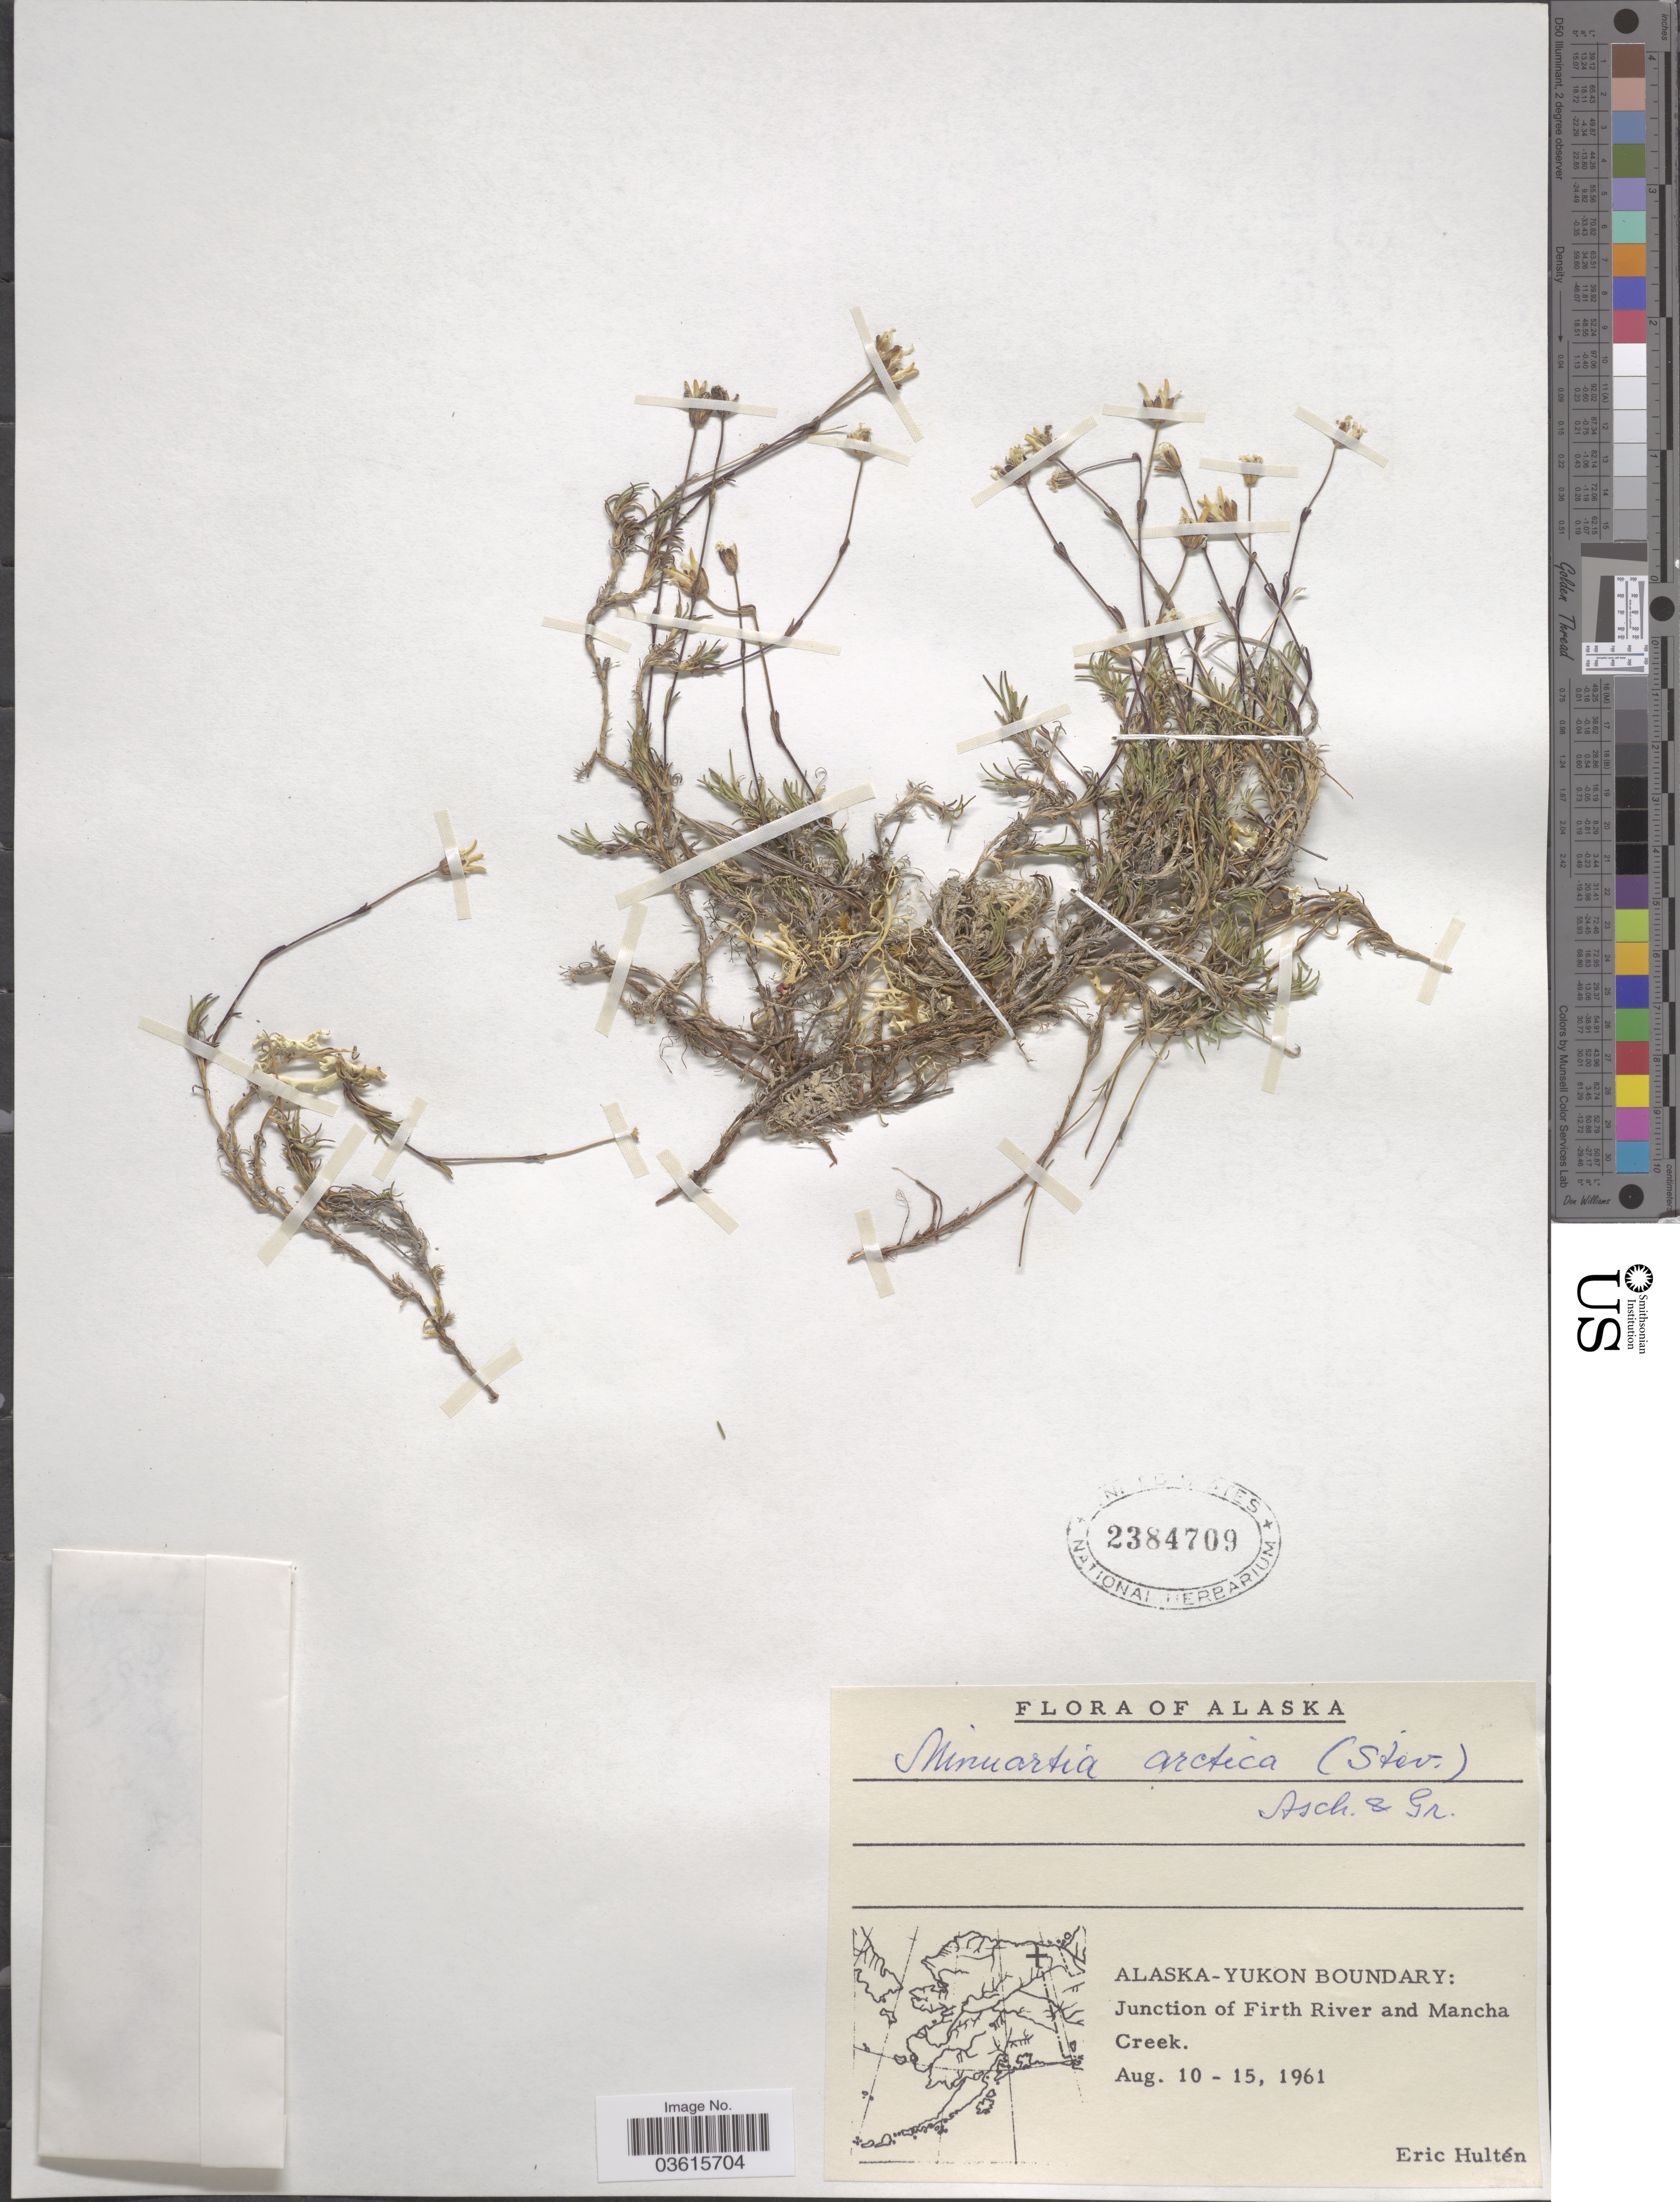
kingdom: Plantae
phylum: Tracheophyta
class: Magnoliopsida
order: Caryophyllales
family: Caryophyllaceae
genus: Cherleria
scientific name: Cherleria arctica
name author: (Steven ex Ser.) A.J. Moore & Dillenb.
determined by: Strong, Mark T., (BOT), Smithsonian Institution - National Museum of Natural History (UNITED STATES)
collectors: E. G. Hultén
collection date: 1961-08-10/1961-08-15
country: United States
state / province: Alaska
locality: Alaska-Yukon Boundary: Junction of Firth River and Mancha Creek.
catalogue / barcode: US 2384709